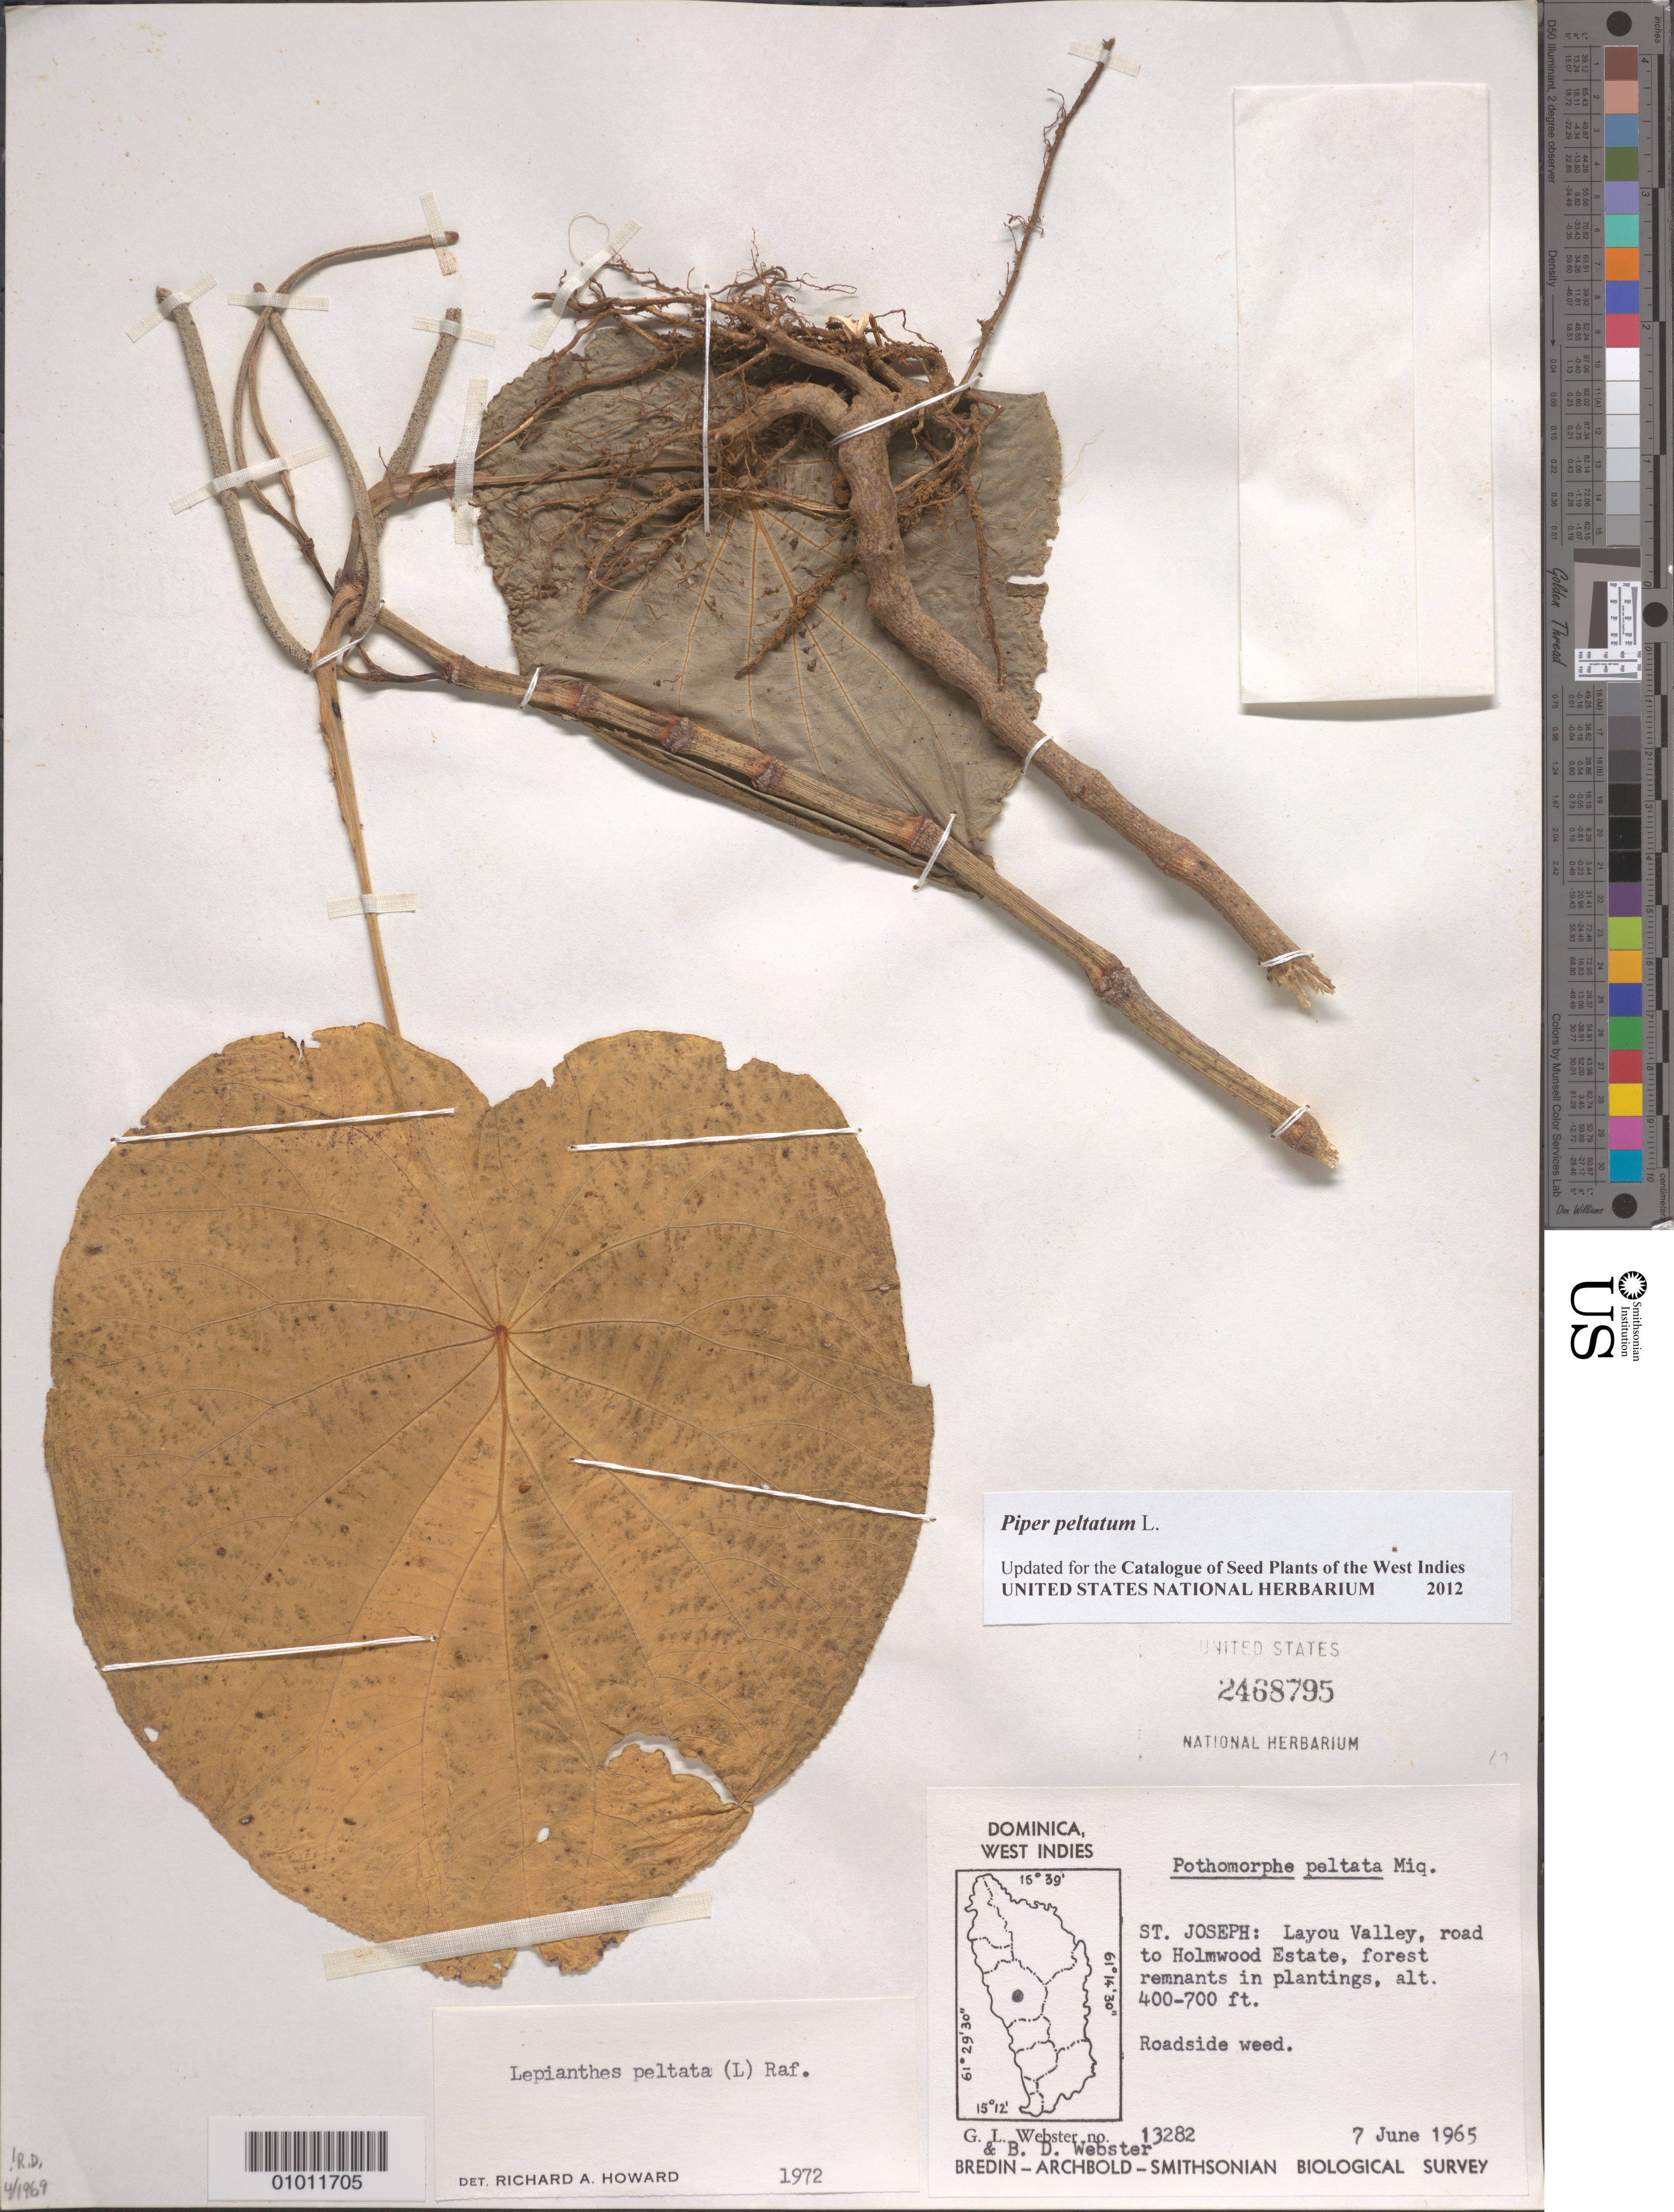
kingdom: Plantae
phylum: Tracheophyta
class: Magnoliopsida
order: Piperales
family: Piperaceae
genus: Piper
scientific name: Piper peltatum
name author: L.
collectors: G. L. Webster & B. D. Webster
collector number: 13282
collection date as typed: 07 Jun 1965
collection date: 1965-06-07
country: Dominica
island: Dominica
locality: St. Joseph: Layou Valley, road to Holmwood Estate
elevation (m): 122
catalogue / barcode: US 2468795